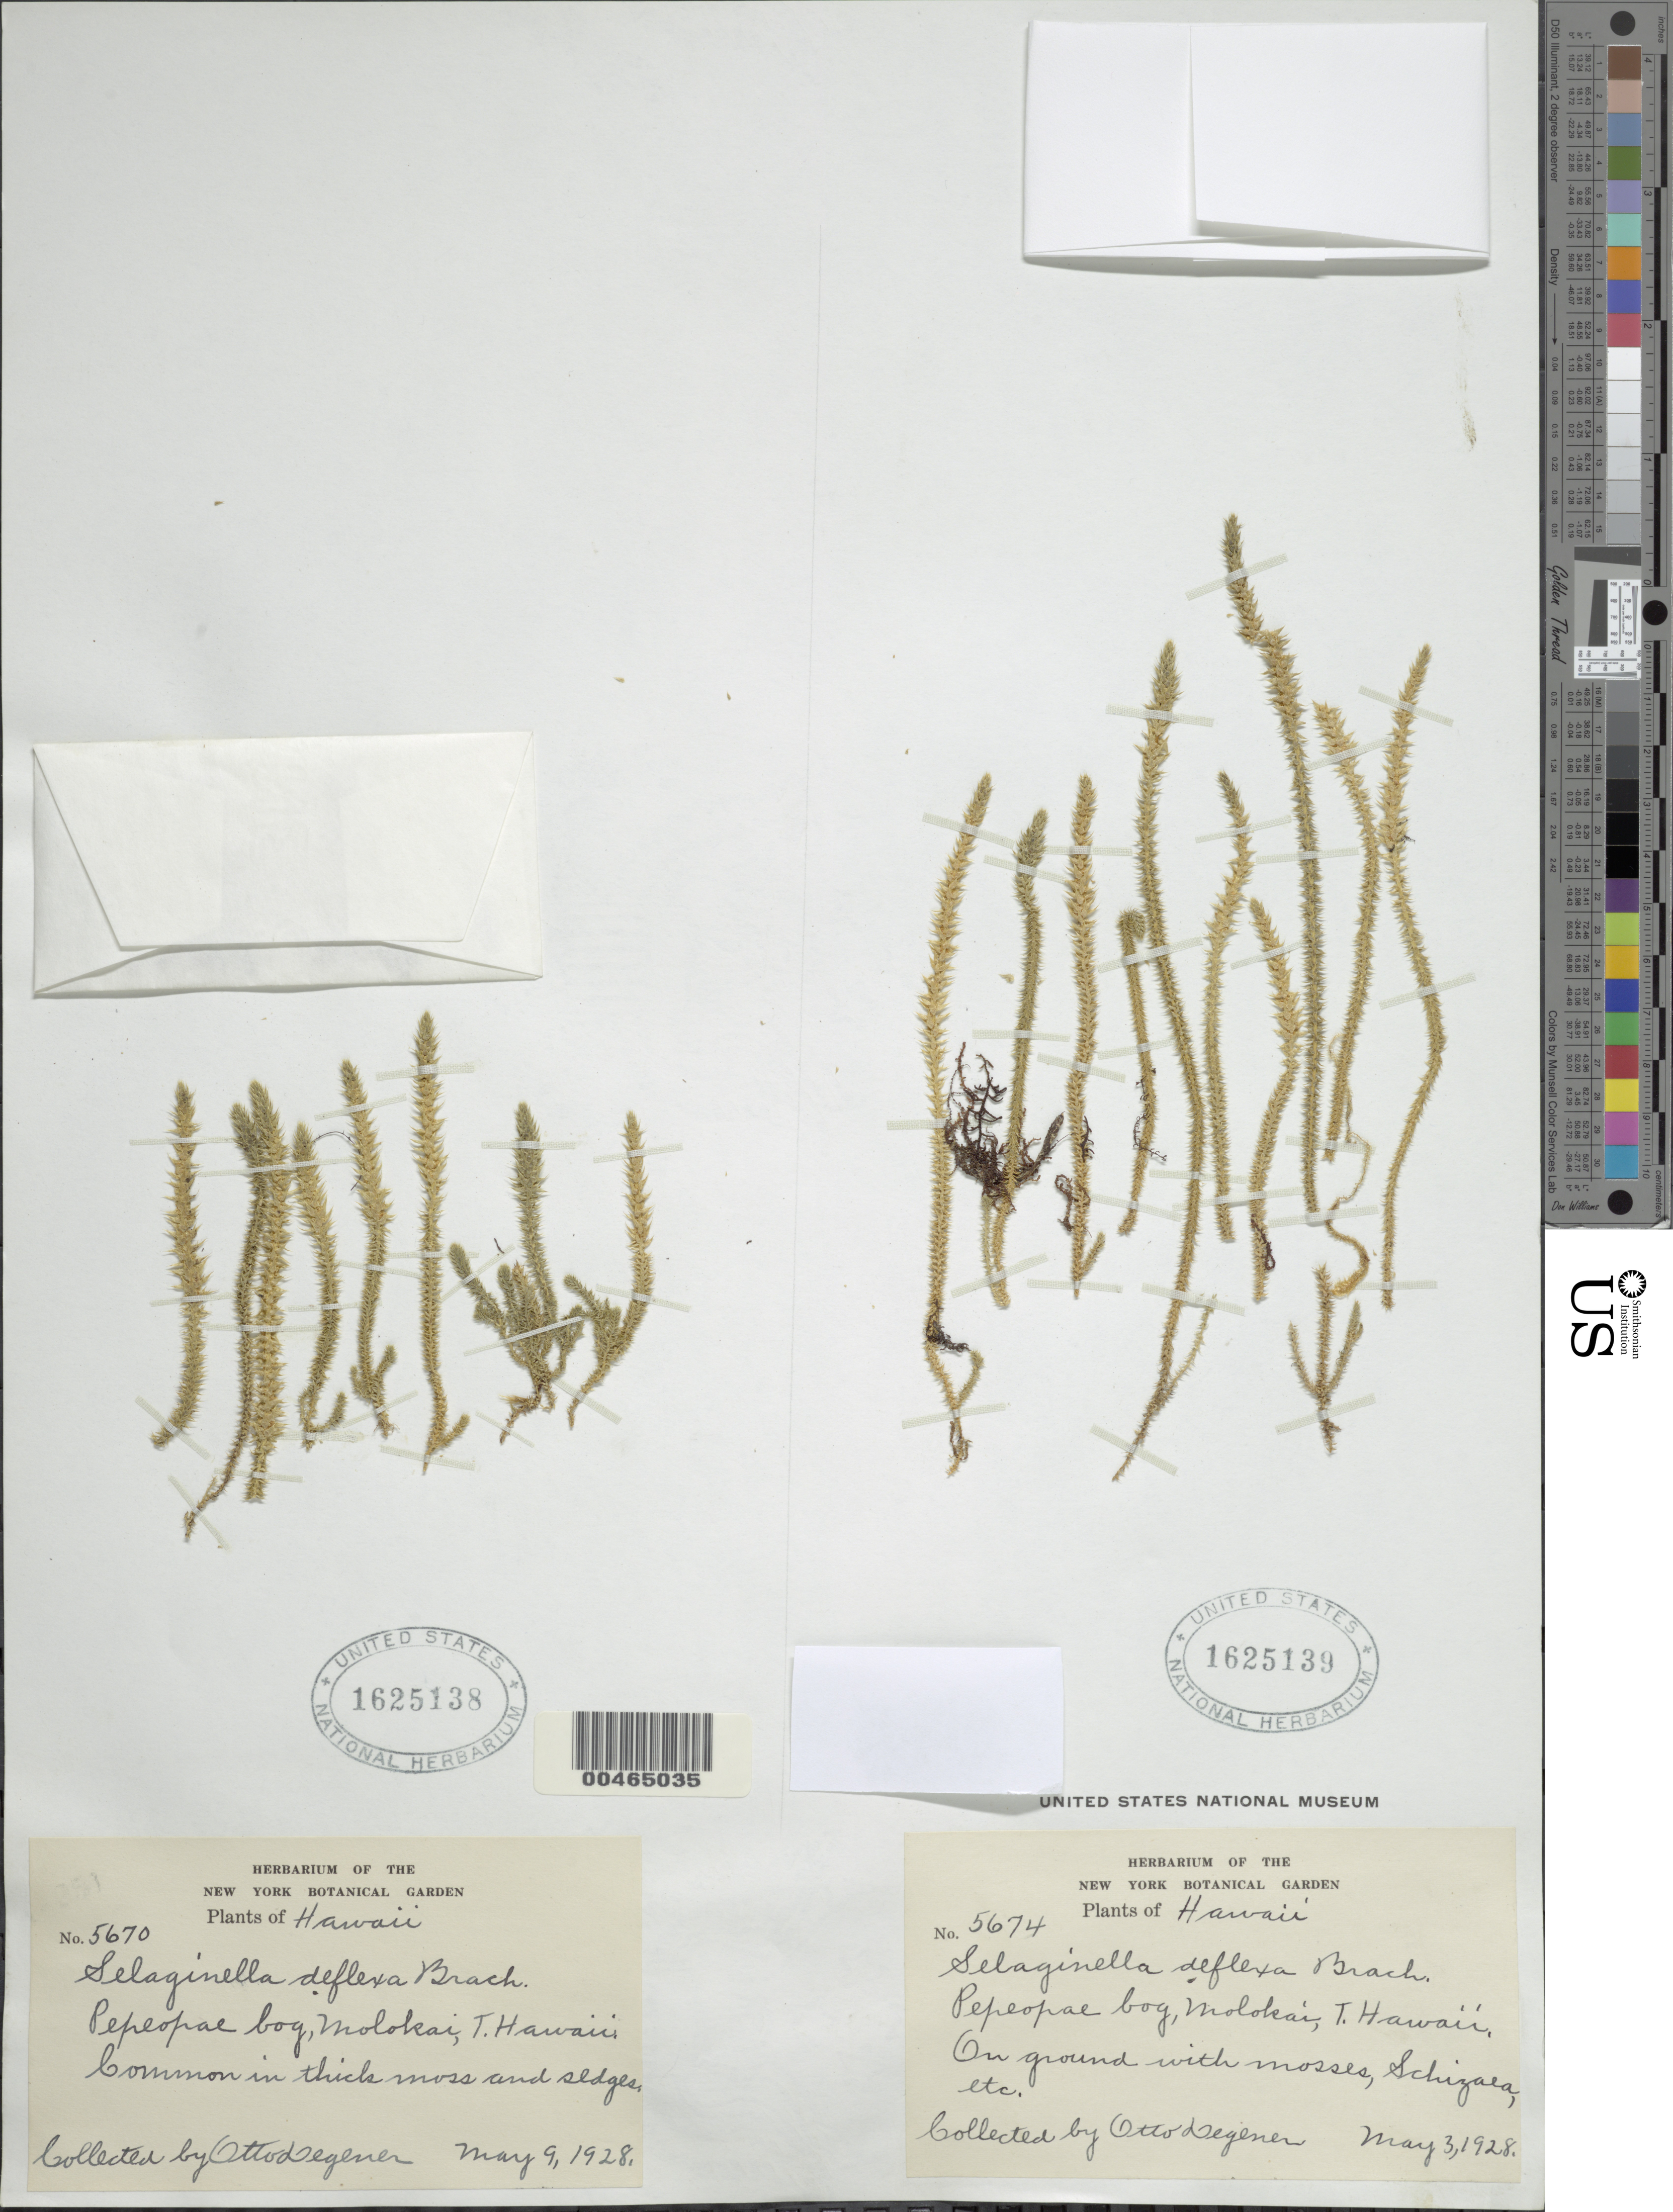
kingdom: Plantae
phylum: Tracheophyta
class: Lycopodiopsida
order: Selaginellales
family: Selaginellaceae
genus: Selaginella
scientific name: Selaginella deflexa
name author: Brack. in Wilkes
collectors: O. Degener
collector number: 5670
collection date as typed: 9 May 1928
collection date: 1928-05-09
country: United States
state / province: Hawaii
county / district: Maui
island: Moloka'i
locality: Pepeopae bog, Molokai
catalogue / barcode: US 1625138